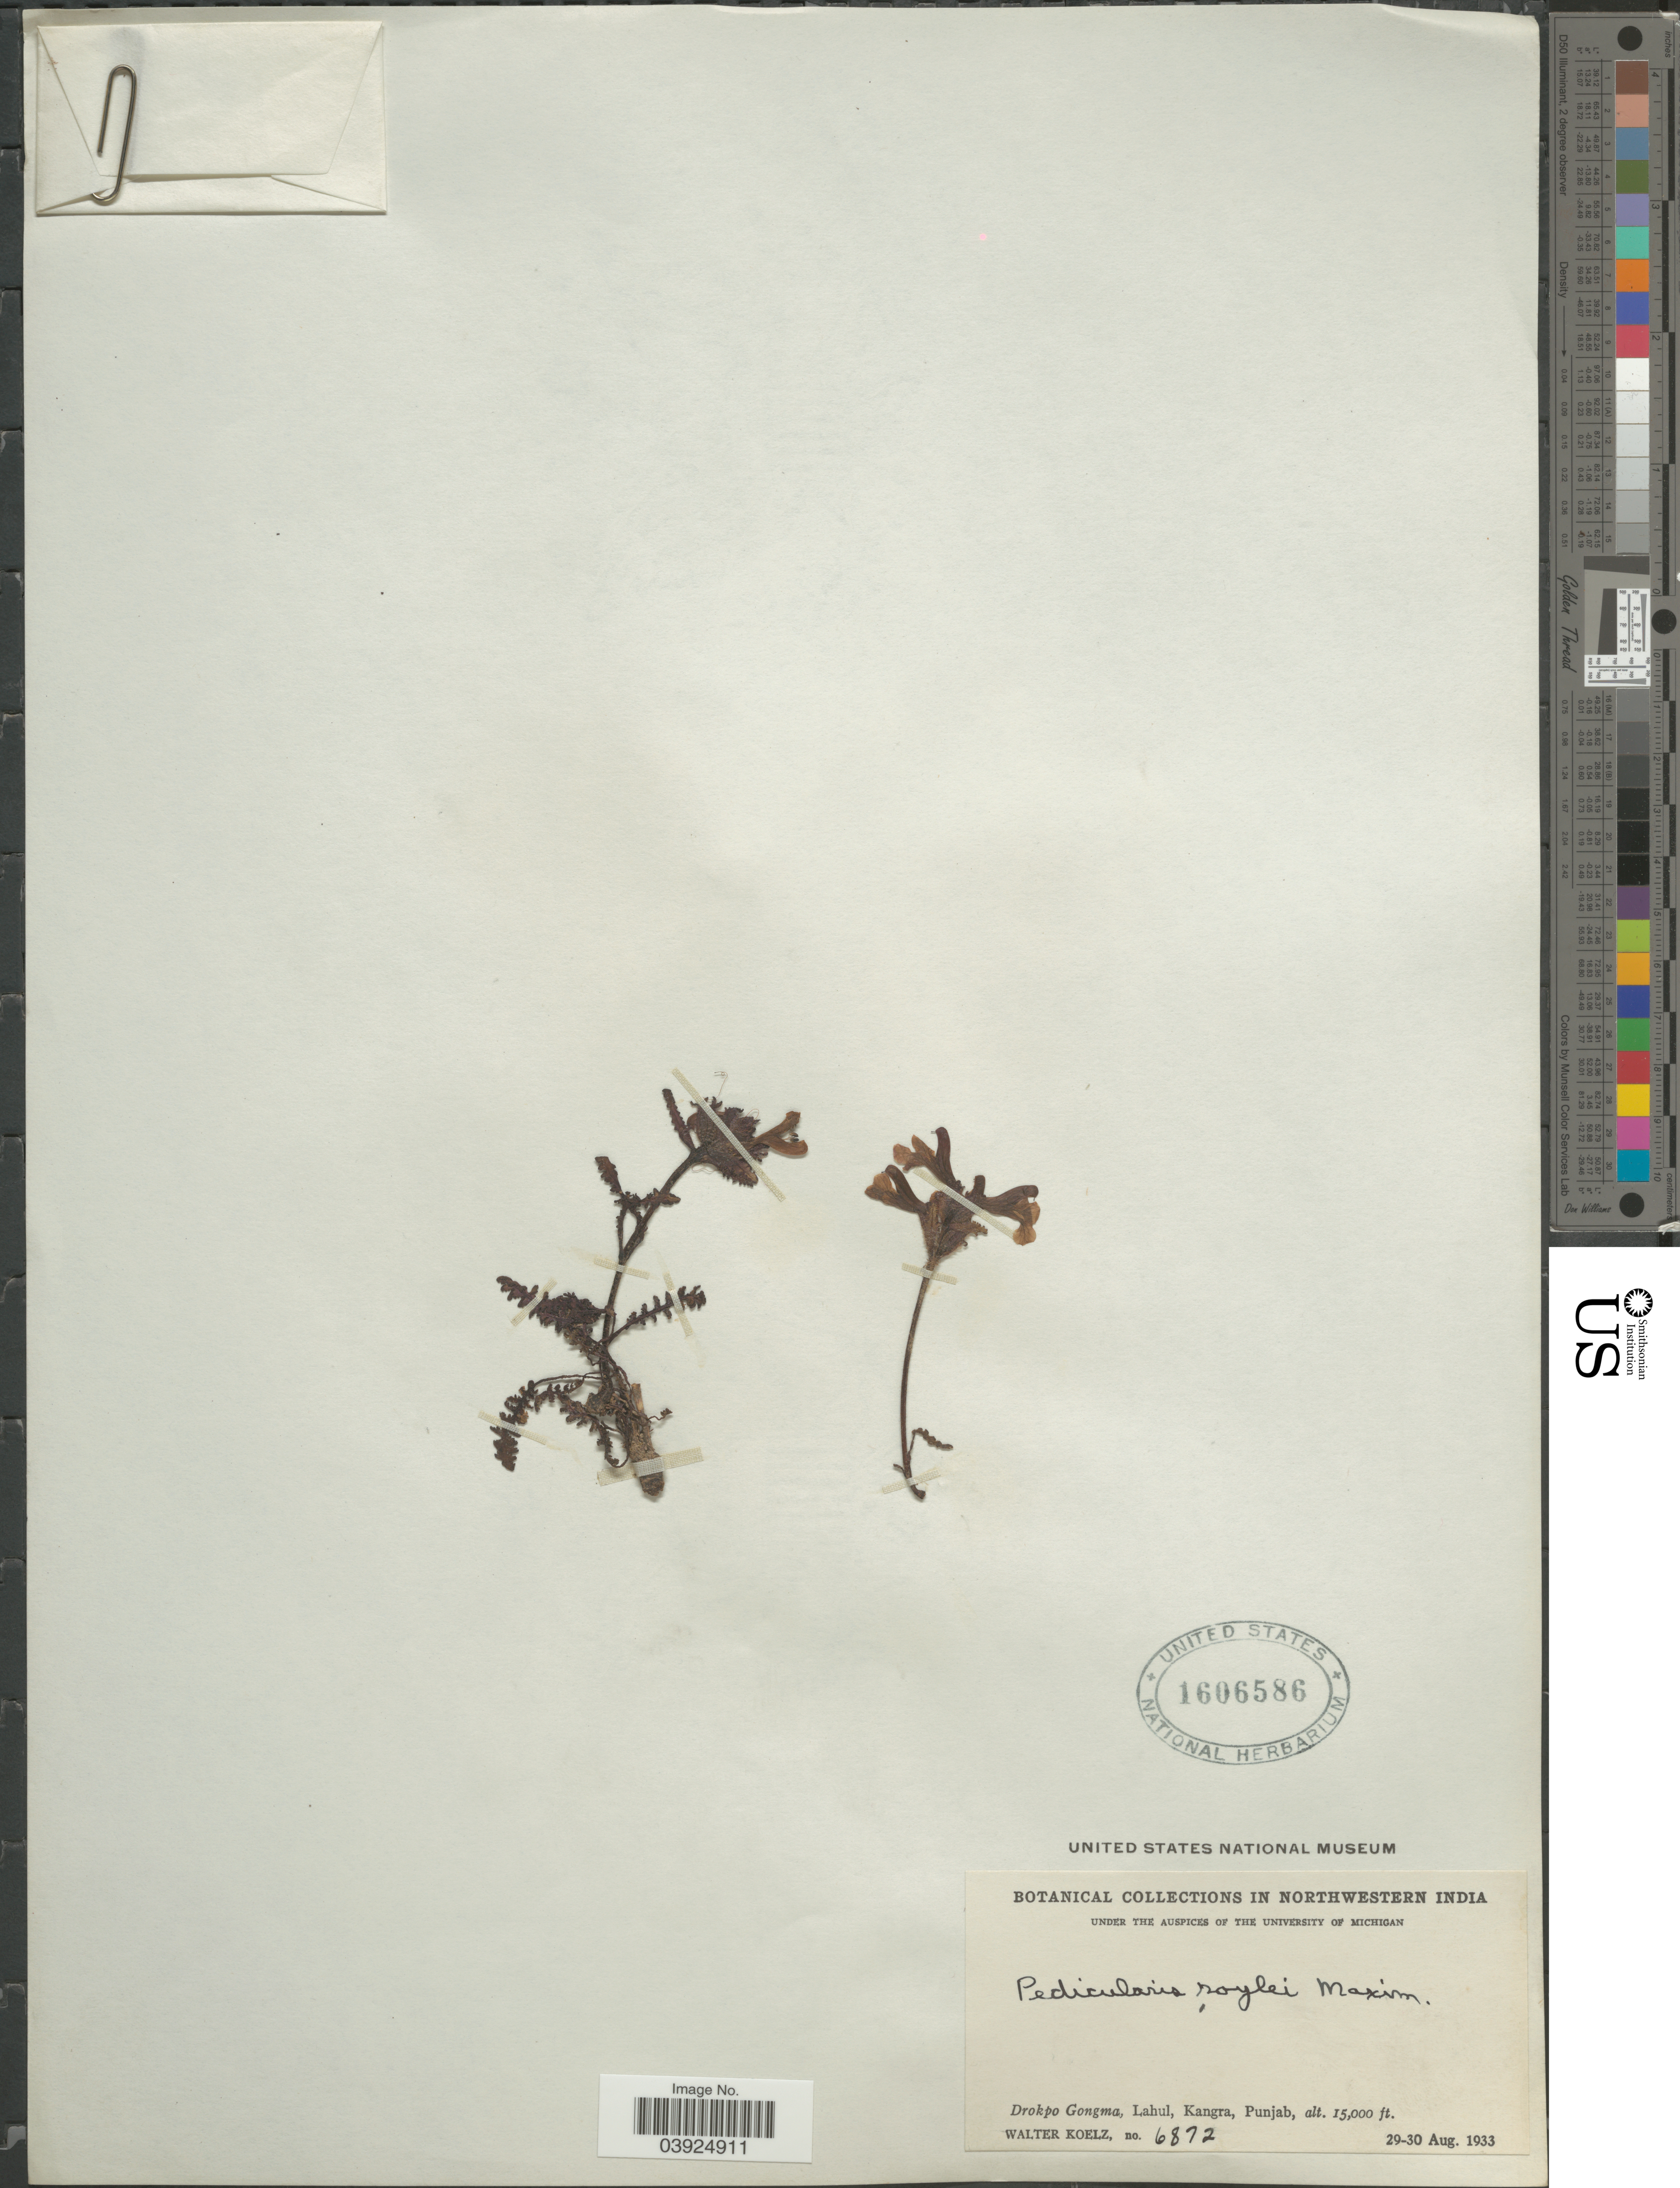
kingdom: Plantae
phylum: Tracheophyta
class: Magnoliopsida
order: Lamiales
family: Orobanchaceae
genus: Pedicularis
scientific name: Pedicularis roylei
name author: Maxim.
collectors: W. N. Koelz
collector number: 6872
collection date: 1933-08-29/1933-08-30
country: India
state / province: Punjab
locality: Northwestern India. Drokpo Gongma, Lahul, Kangra.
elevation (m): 4572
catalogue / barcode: US 1606586